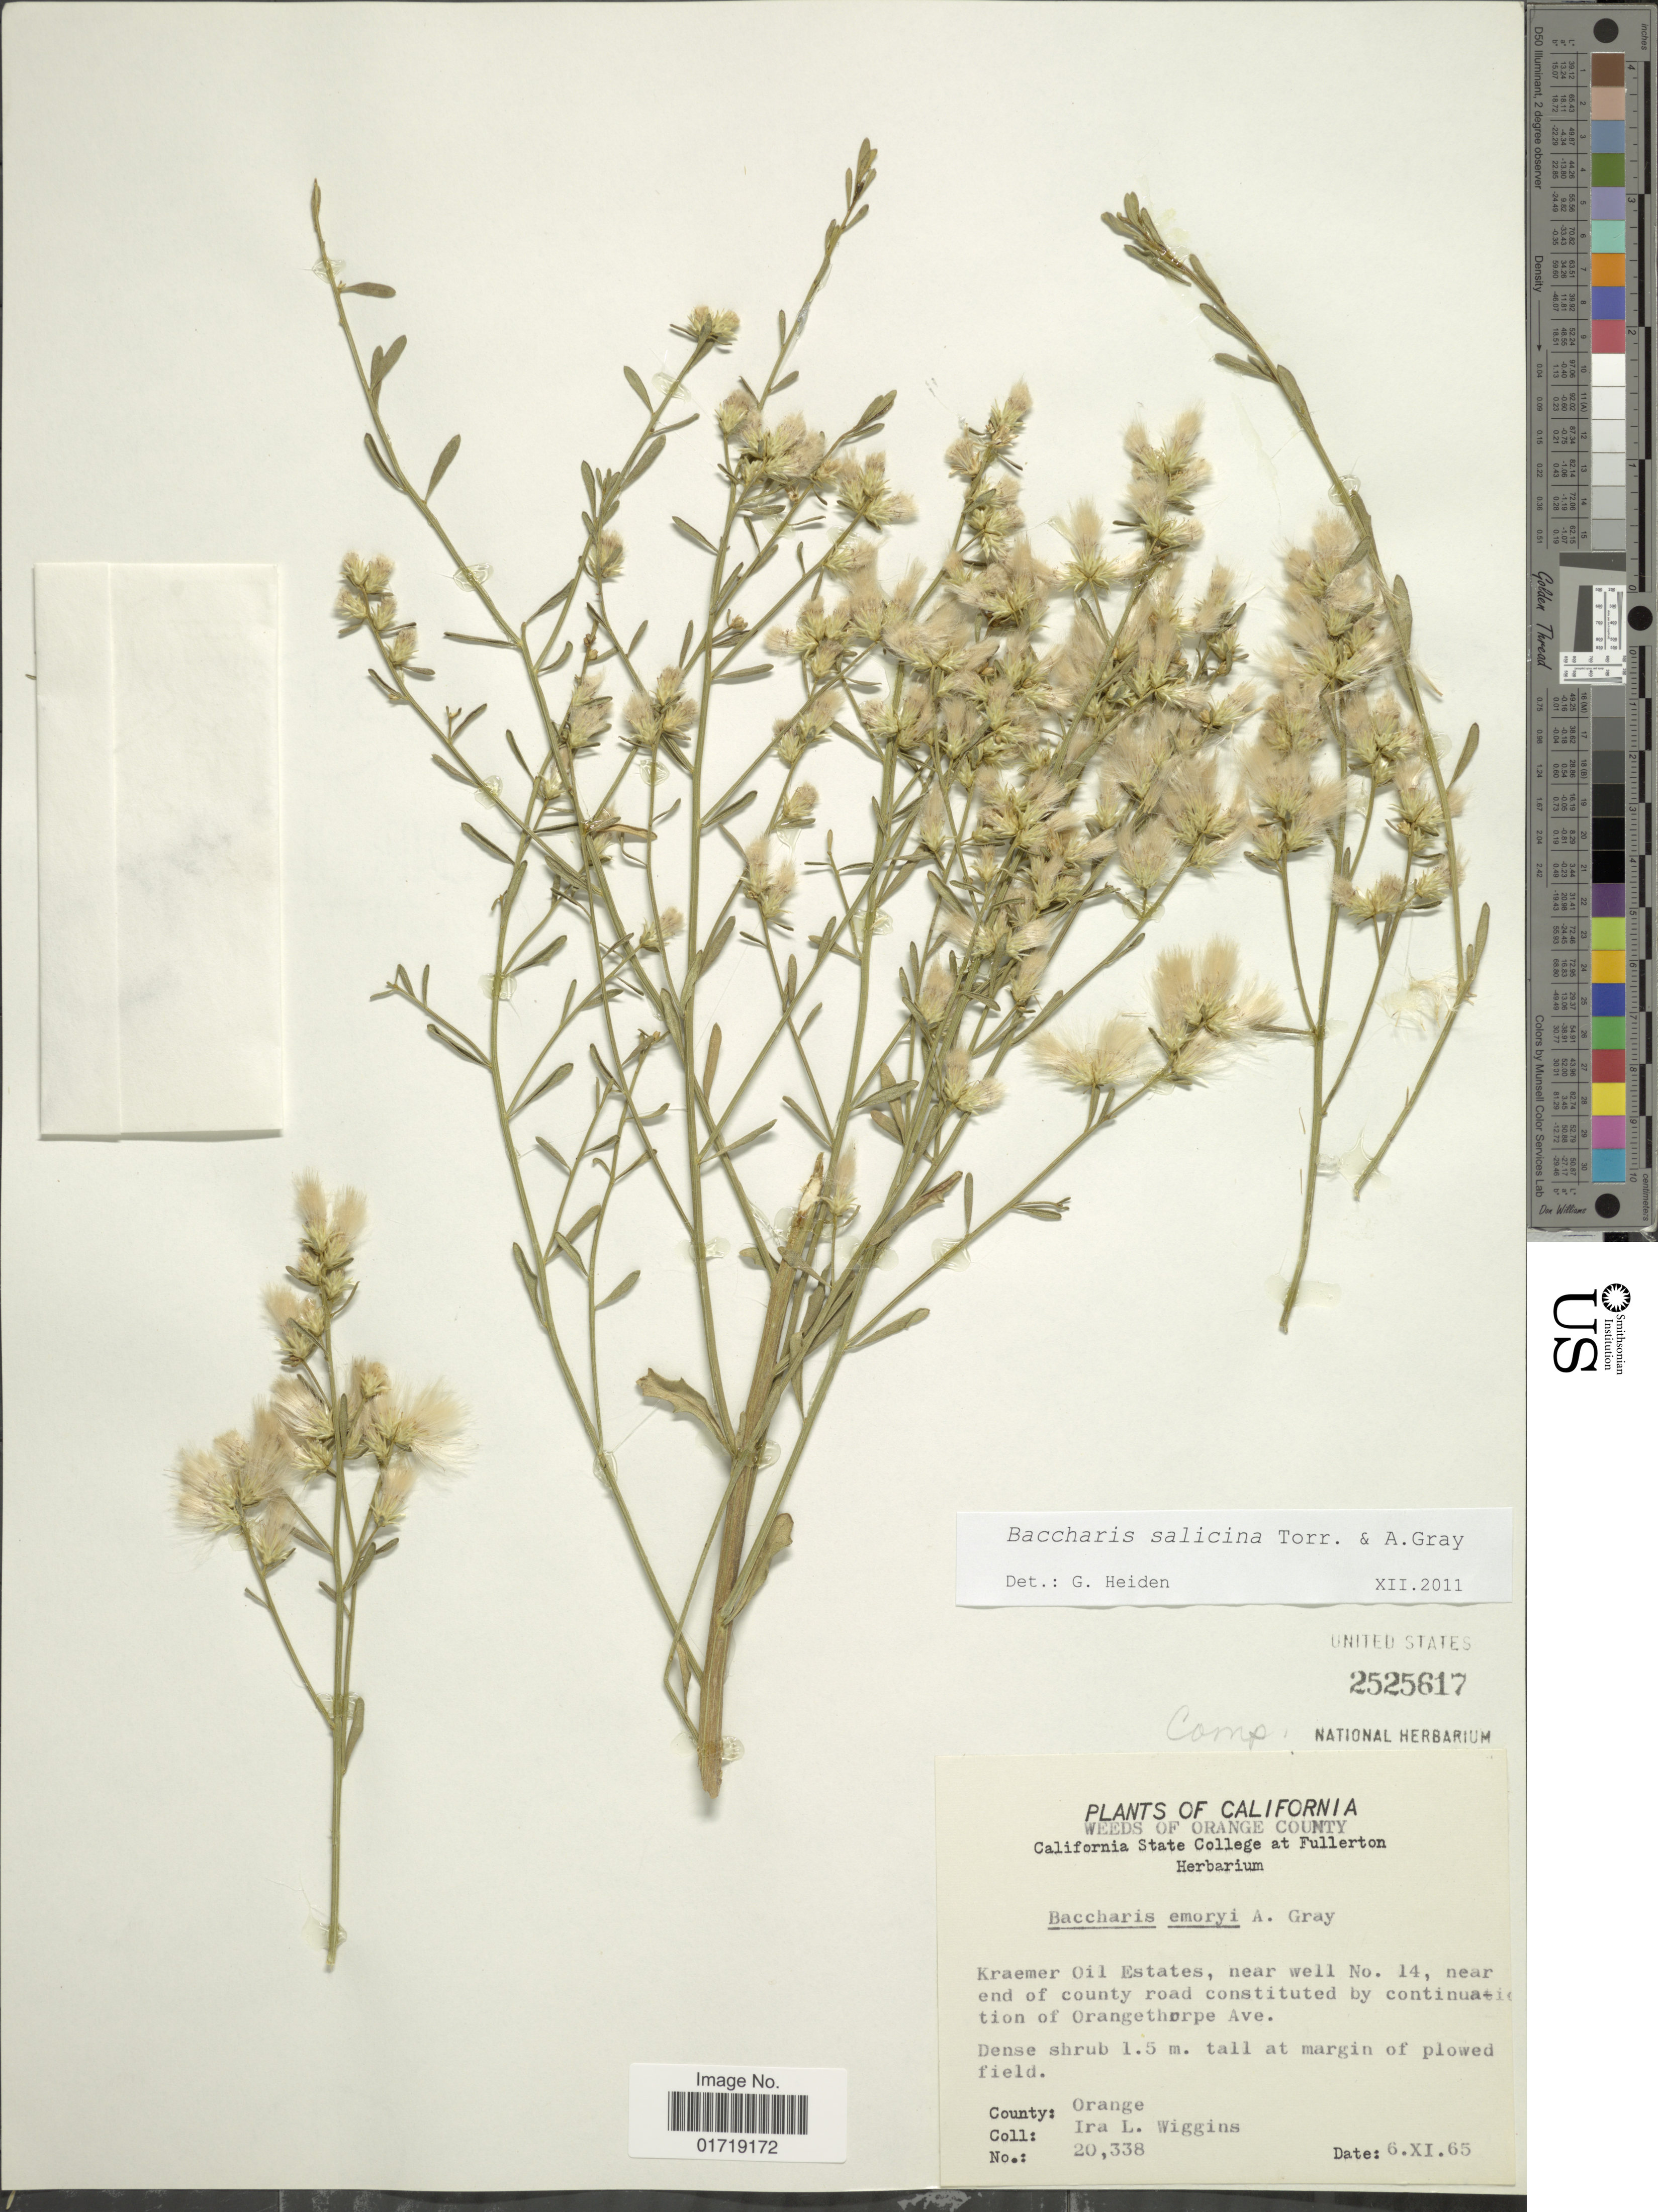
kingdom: Plantae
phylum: Tracheophyta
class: Magnoliopsida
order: Asterales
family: Asteraceae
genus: Baccharis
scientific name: Baccharis salicina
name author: Torr. & A. Gray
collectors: I. L. Wiggins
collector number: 20338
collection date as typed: Transcribed d/m/y: 6/11/65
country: United States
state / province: California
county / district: Orange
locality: Weeds of Orange County, Kraemer Oil Estates, near well NO. 14, near end of county road constituted by continuation of Orangethorpe Ave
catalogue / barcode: US 2525617